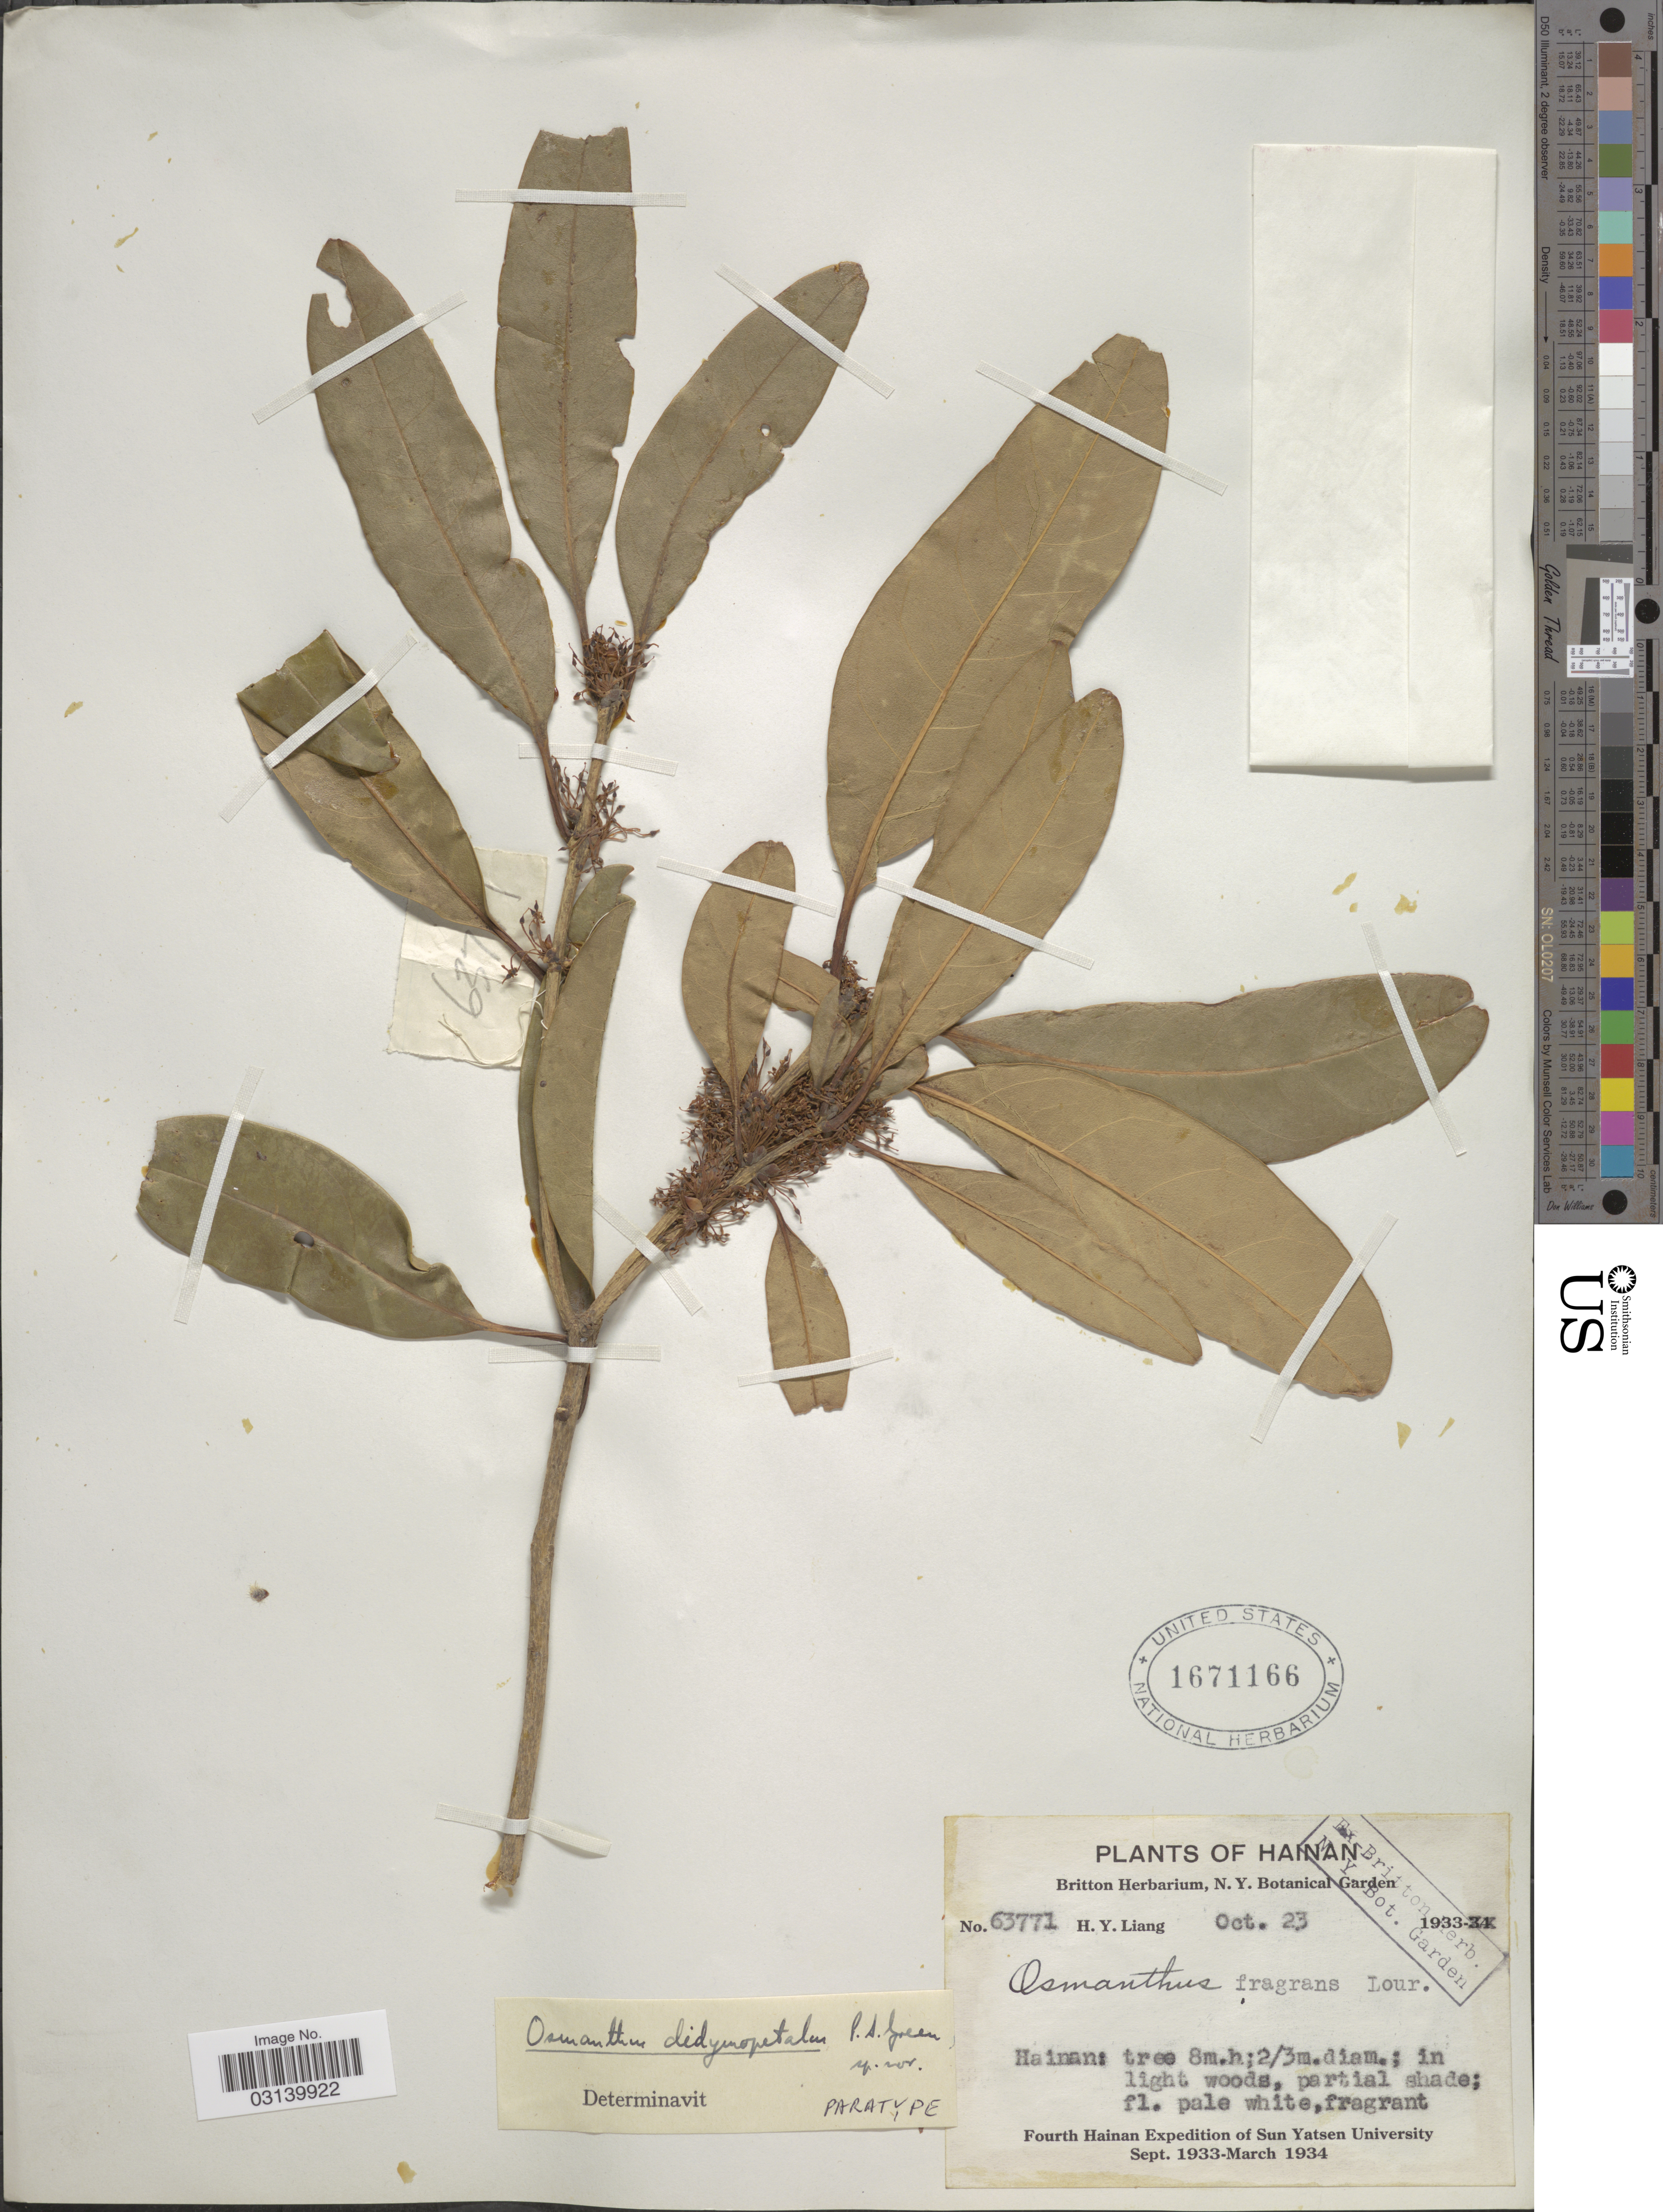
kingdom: Plantae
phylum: Tracheophyta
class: Magnoliopsida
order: Lamiales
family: Oleaceae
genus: Osmanthus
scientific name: Osmanthus didymopetalus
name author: P.S. Green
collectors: H. Y. Liang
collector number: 63771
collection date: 1933-10-23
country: China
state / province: Hainan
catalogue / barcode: US 1671166